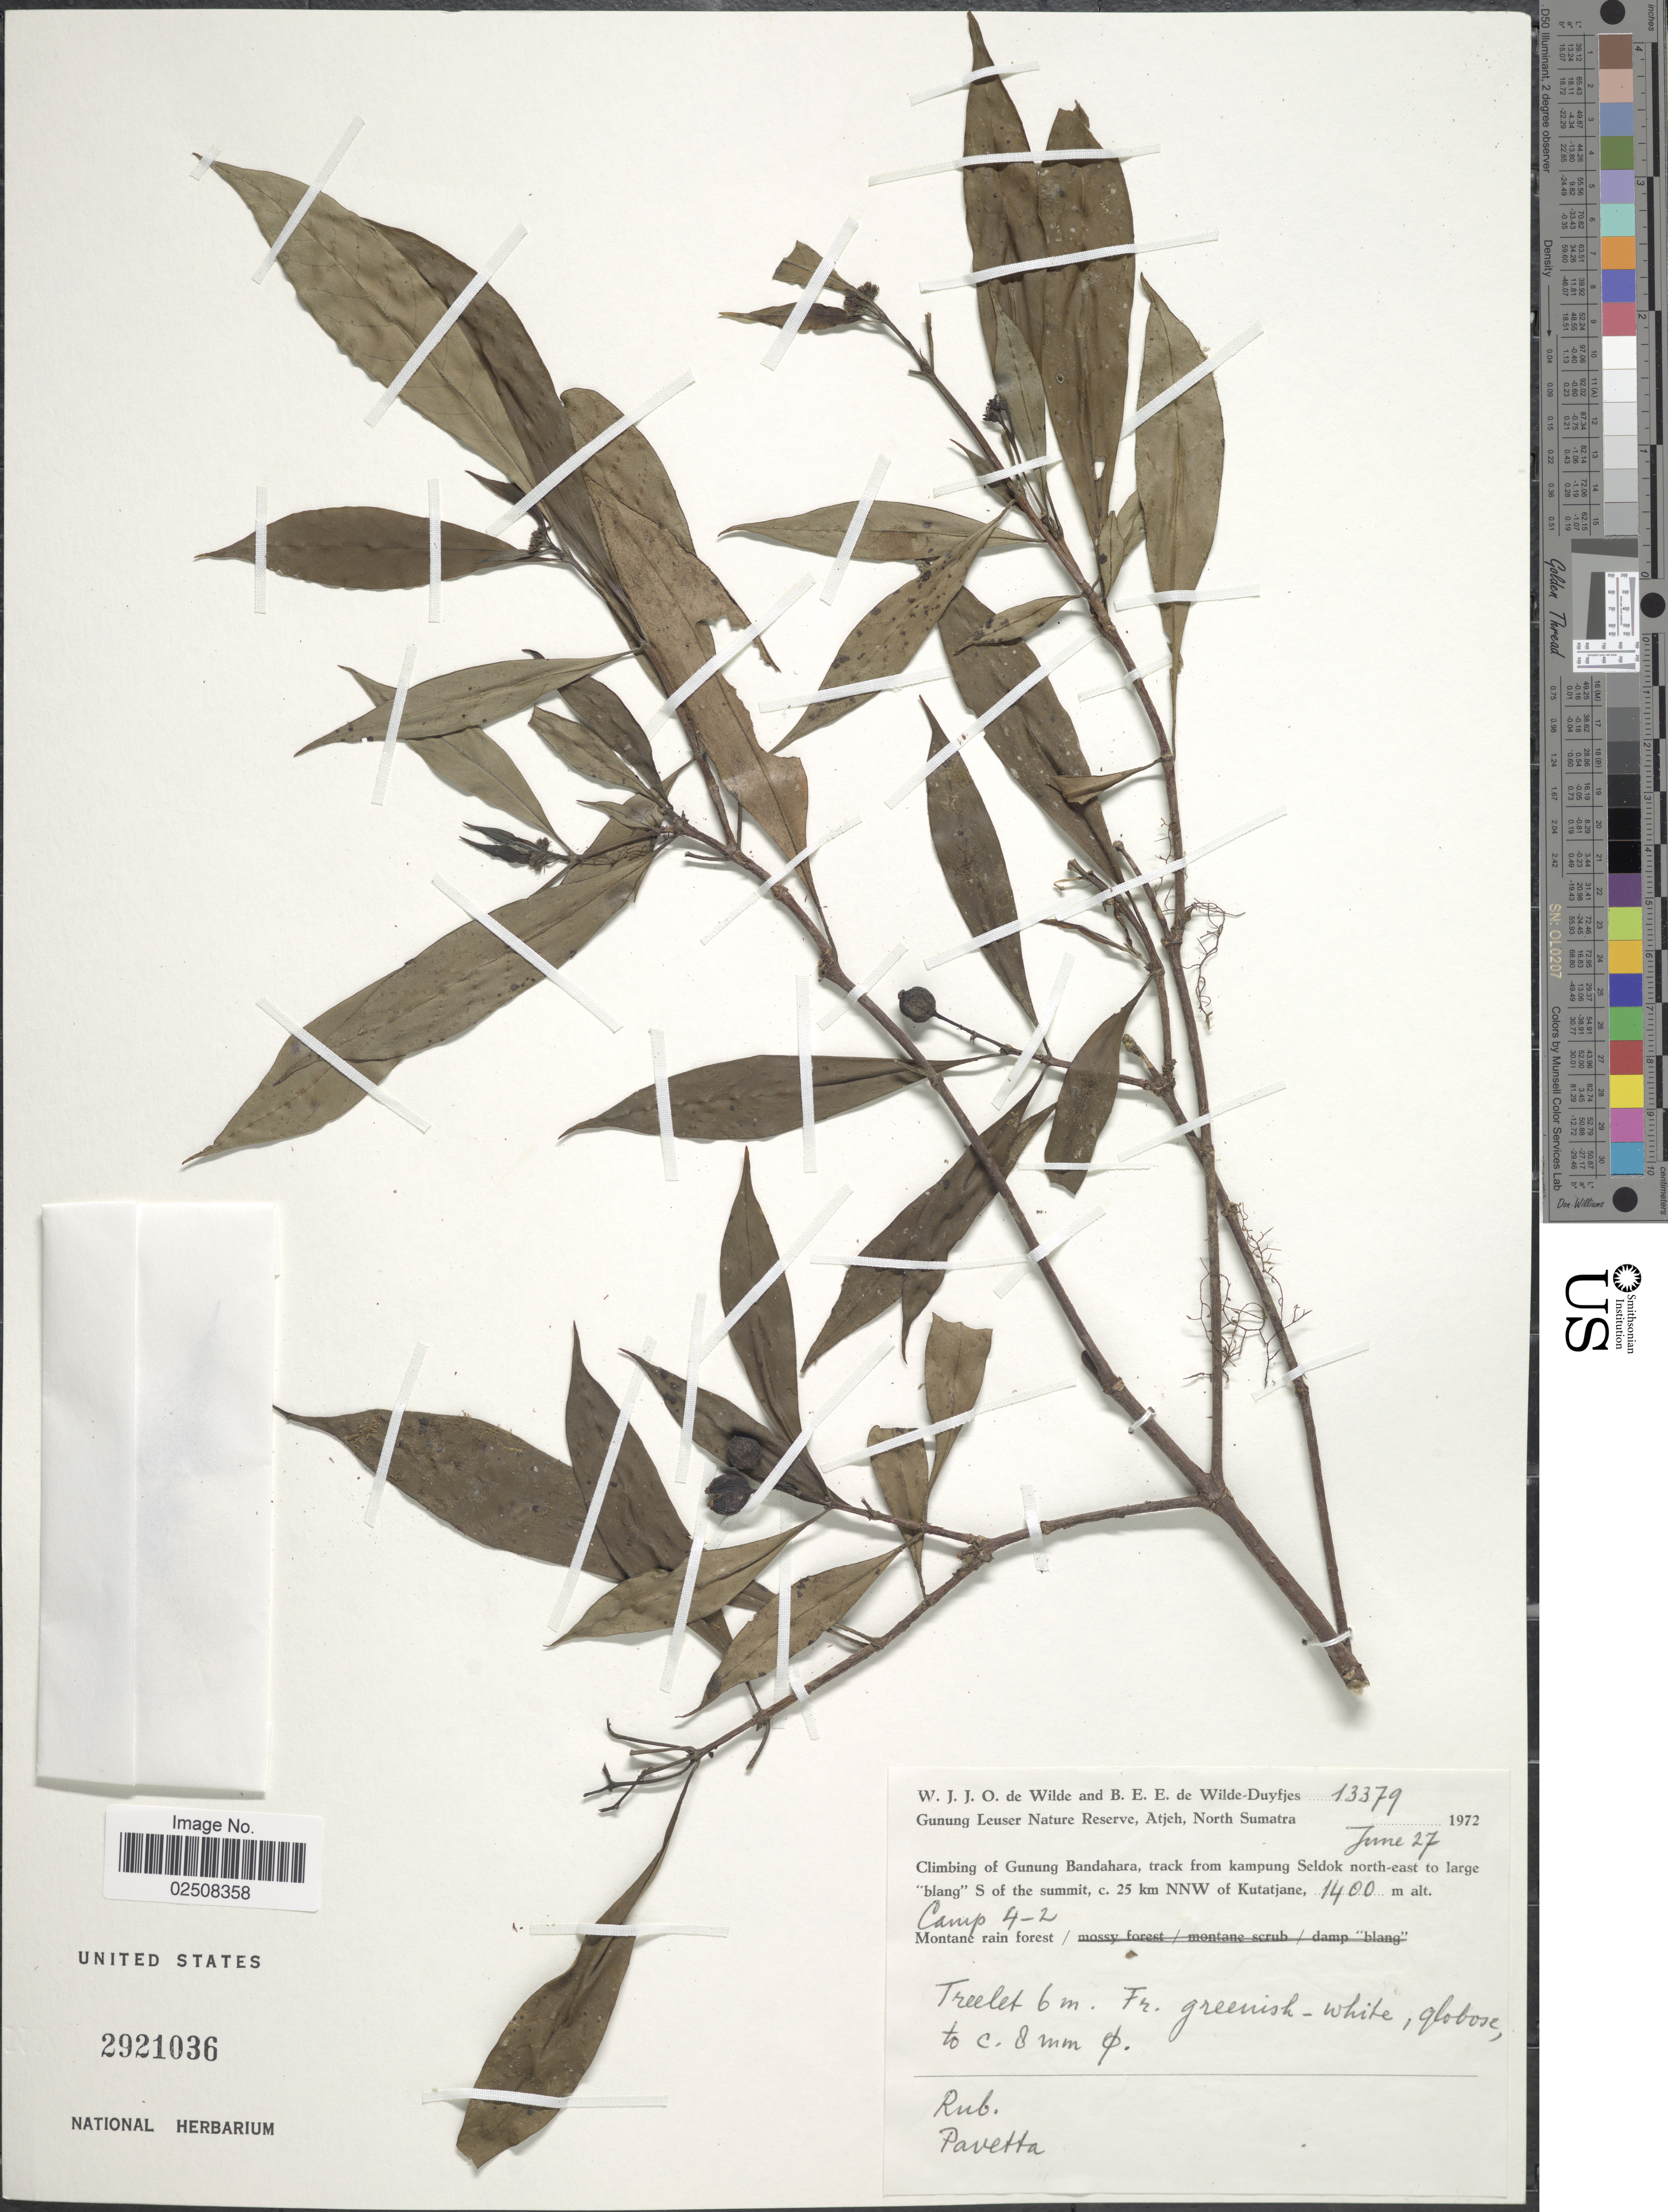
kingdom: Plantae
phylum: Tracheophyta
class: Magnoliopsida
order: Gentianales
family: Rubiaceae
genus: Pavetta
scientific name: Pavetta sp.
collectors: W. J. de Wilde & B. E. de Wilde-Duyfjes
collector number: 13379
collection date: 1972-06-27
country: Indonesia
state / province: Sumatra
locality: Gunung Leuser Nature Reserve, Atjeh, North Sumatra, Climbing of Gunung Bandahara, track from kampung Seldok north-east to large 'blang' S of the summit, c. 25 km NNW of Kutatjane, Camp 4-2, Montane rain forest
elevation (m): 1400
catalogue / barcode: US 2921036